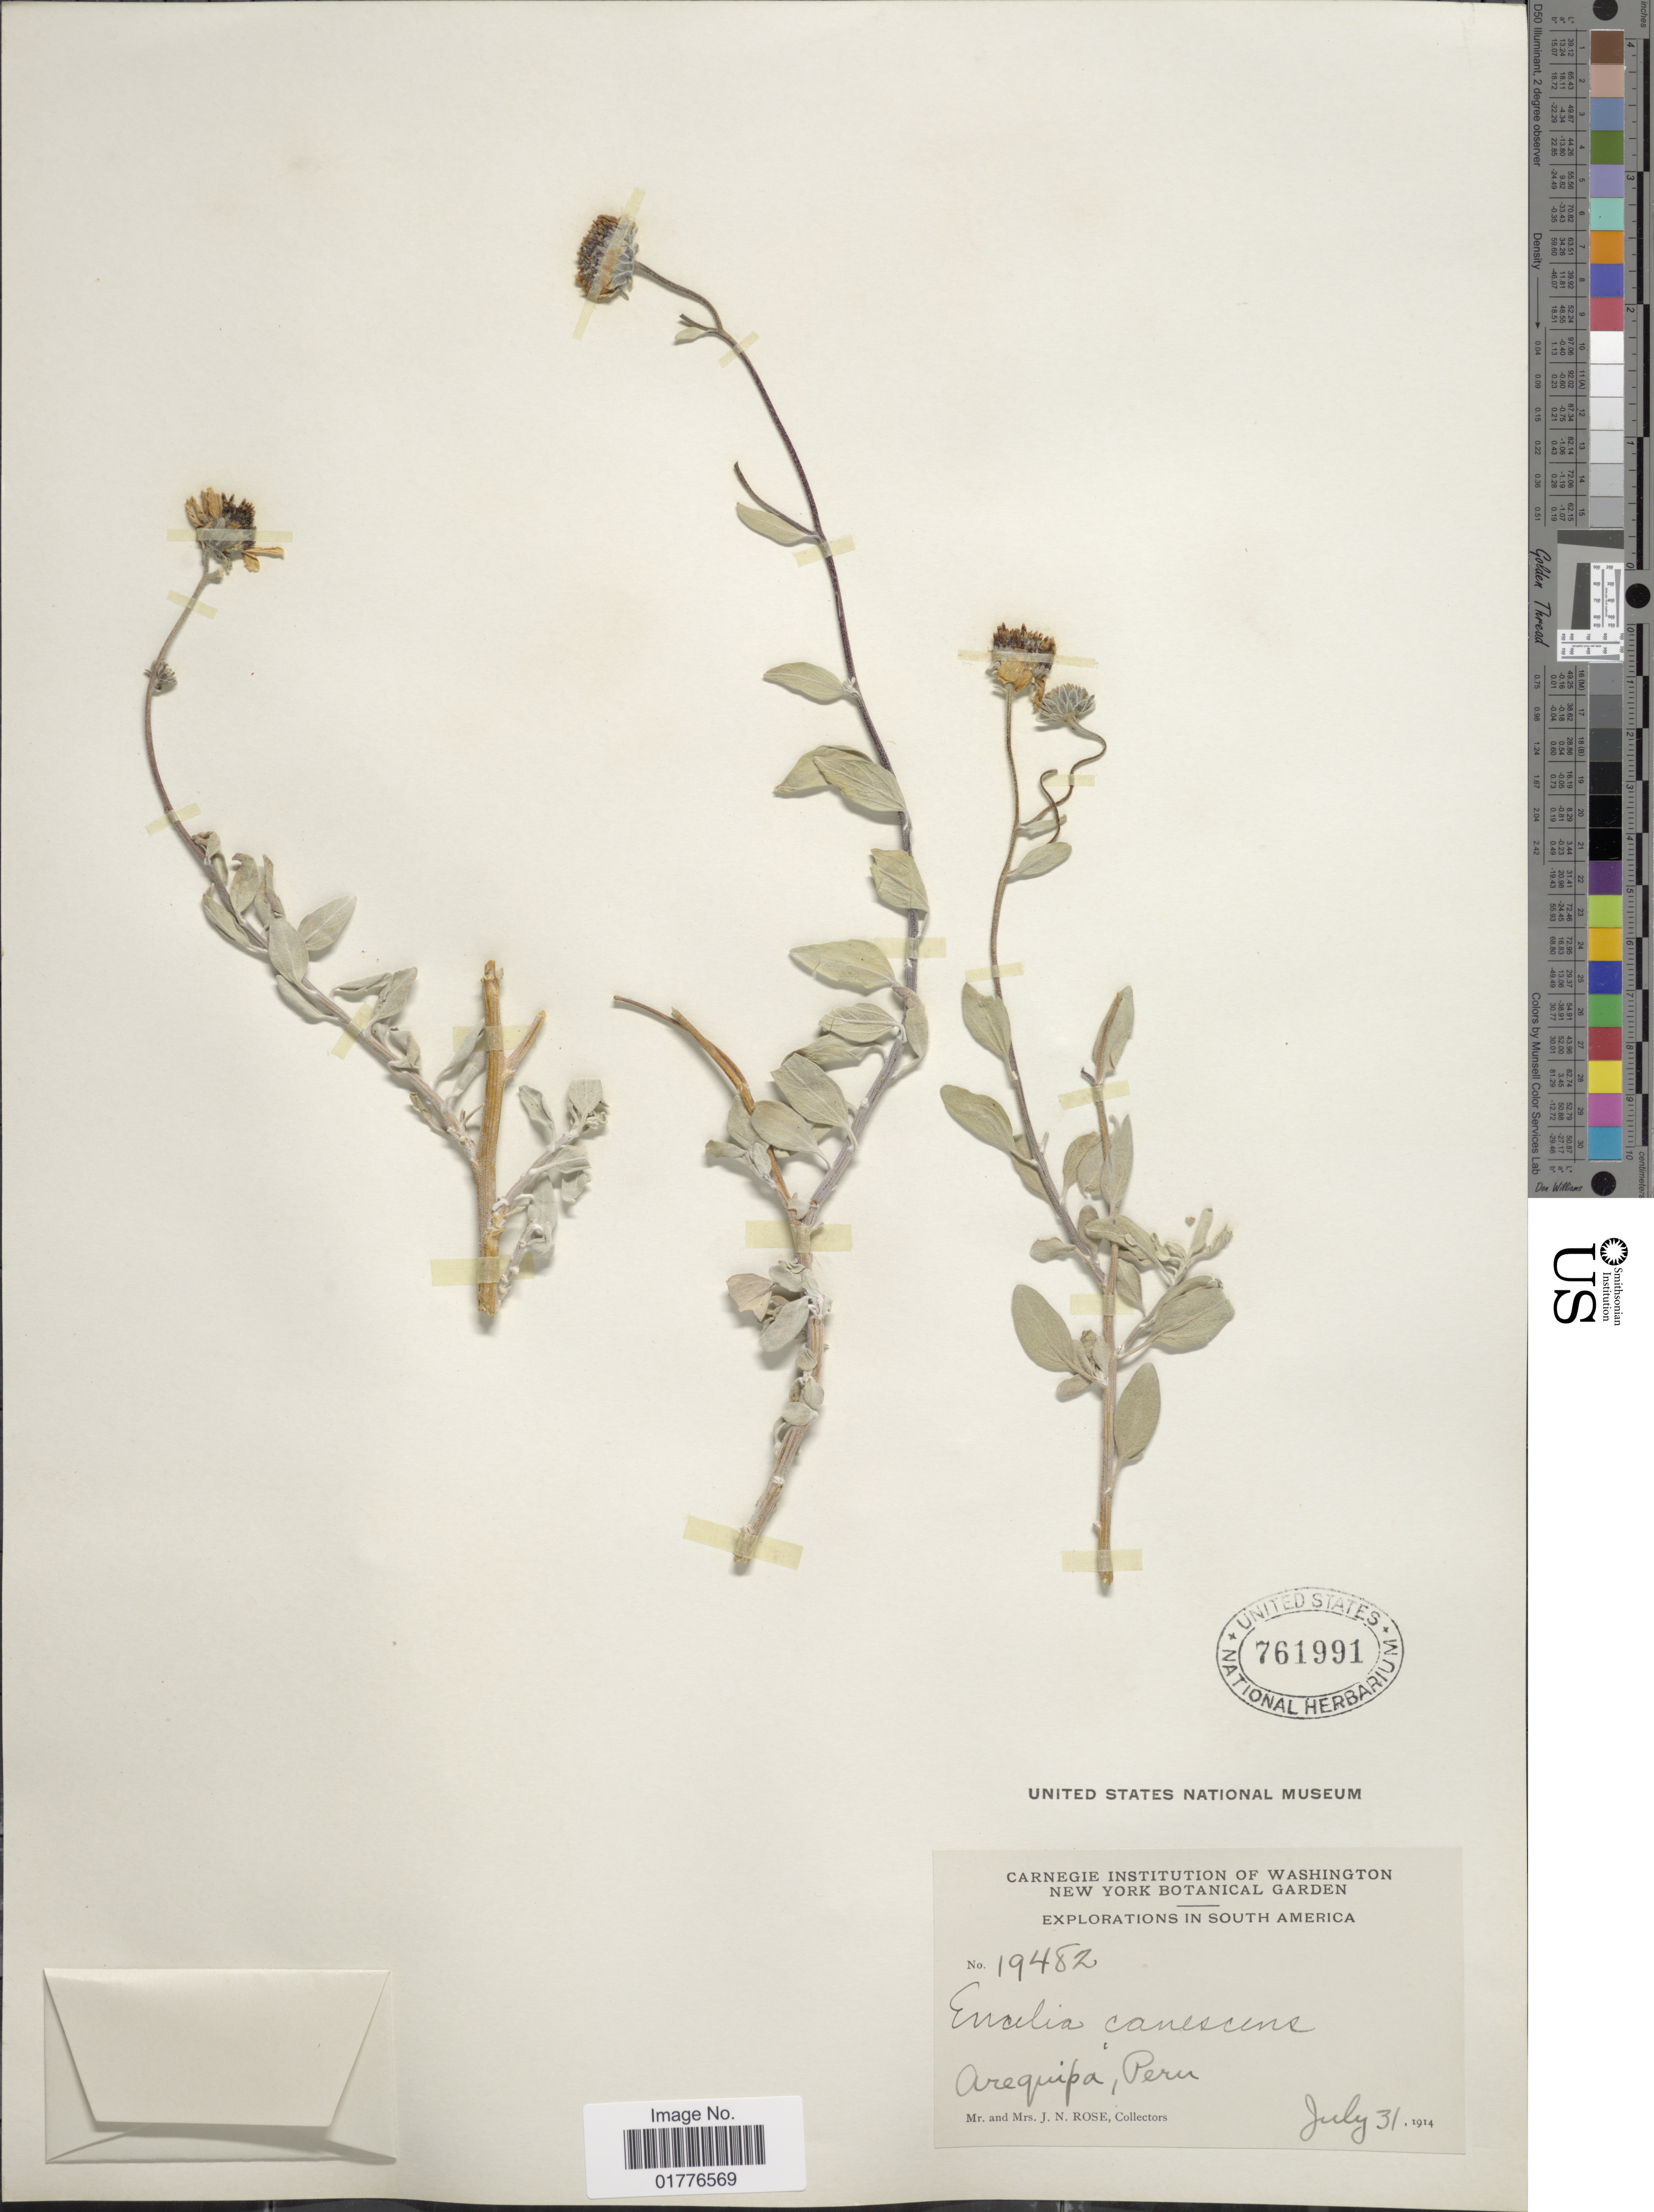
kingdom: Plantae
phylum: Tracheophyta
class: Magnoliopsida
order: Asterales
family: Asteraceae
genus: Encelia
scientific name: Encelia canescens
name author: Lam.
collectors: J. N. Rose & L. B. Rose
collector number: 19482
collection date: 1914-07-31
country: Peru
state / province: Arequipa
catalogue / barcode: US 761991